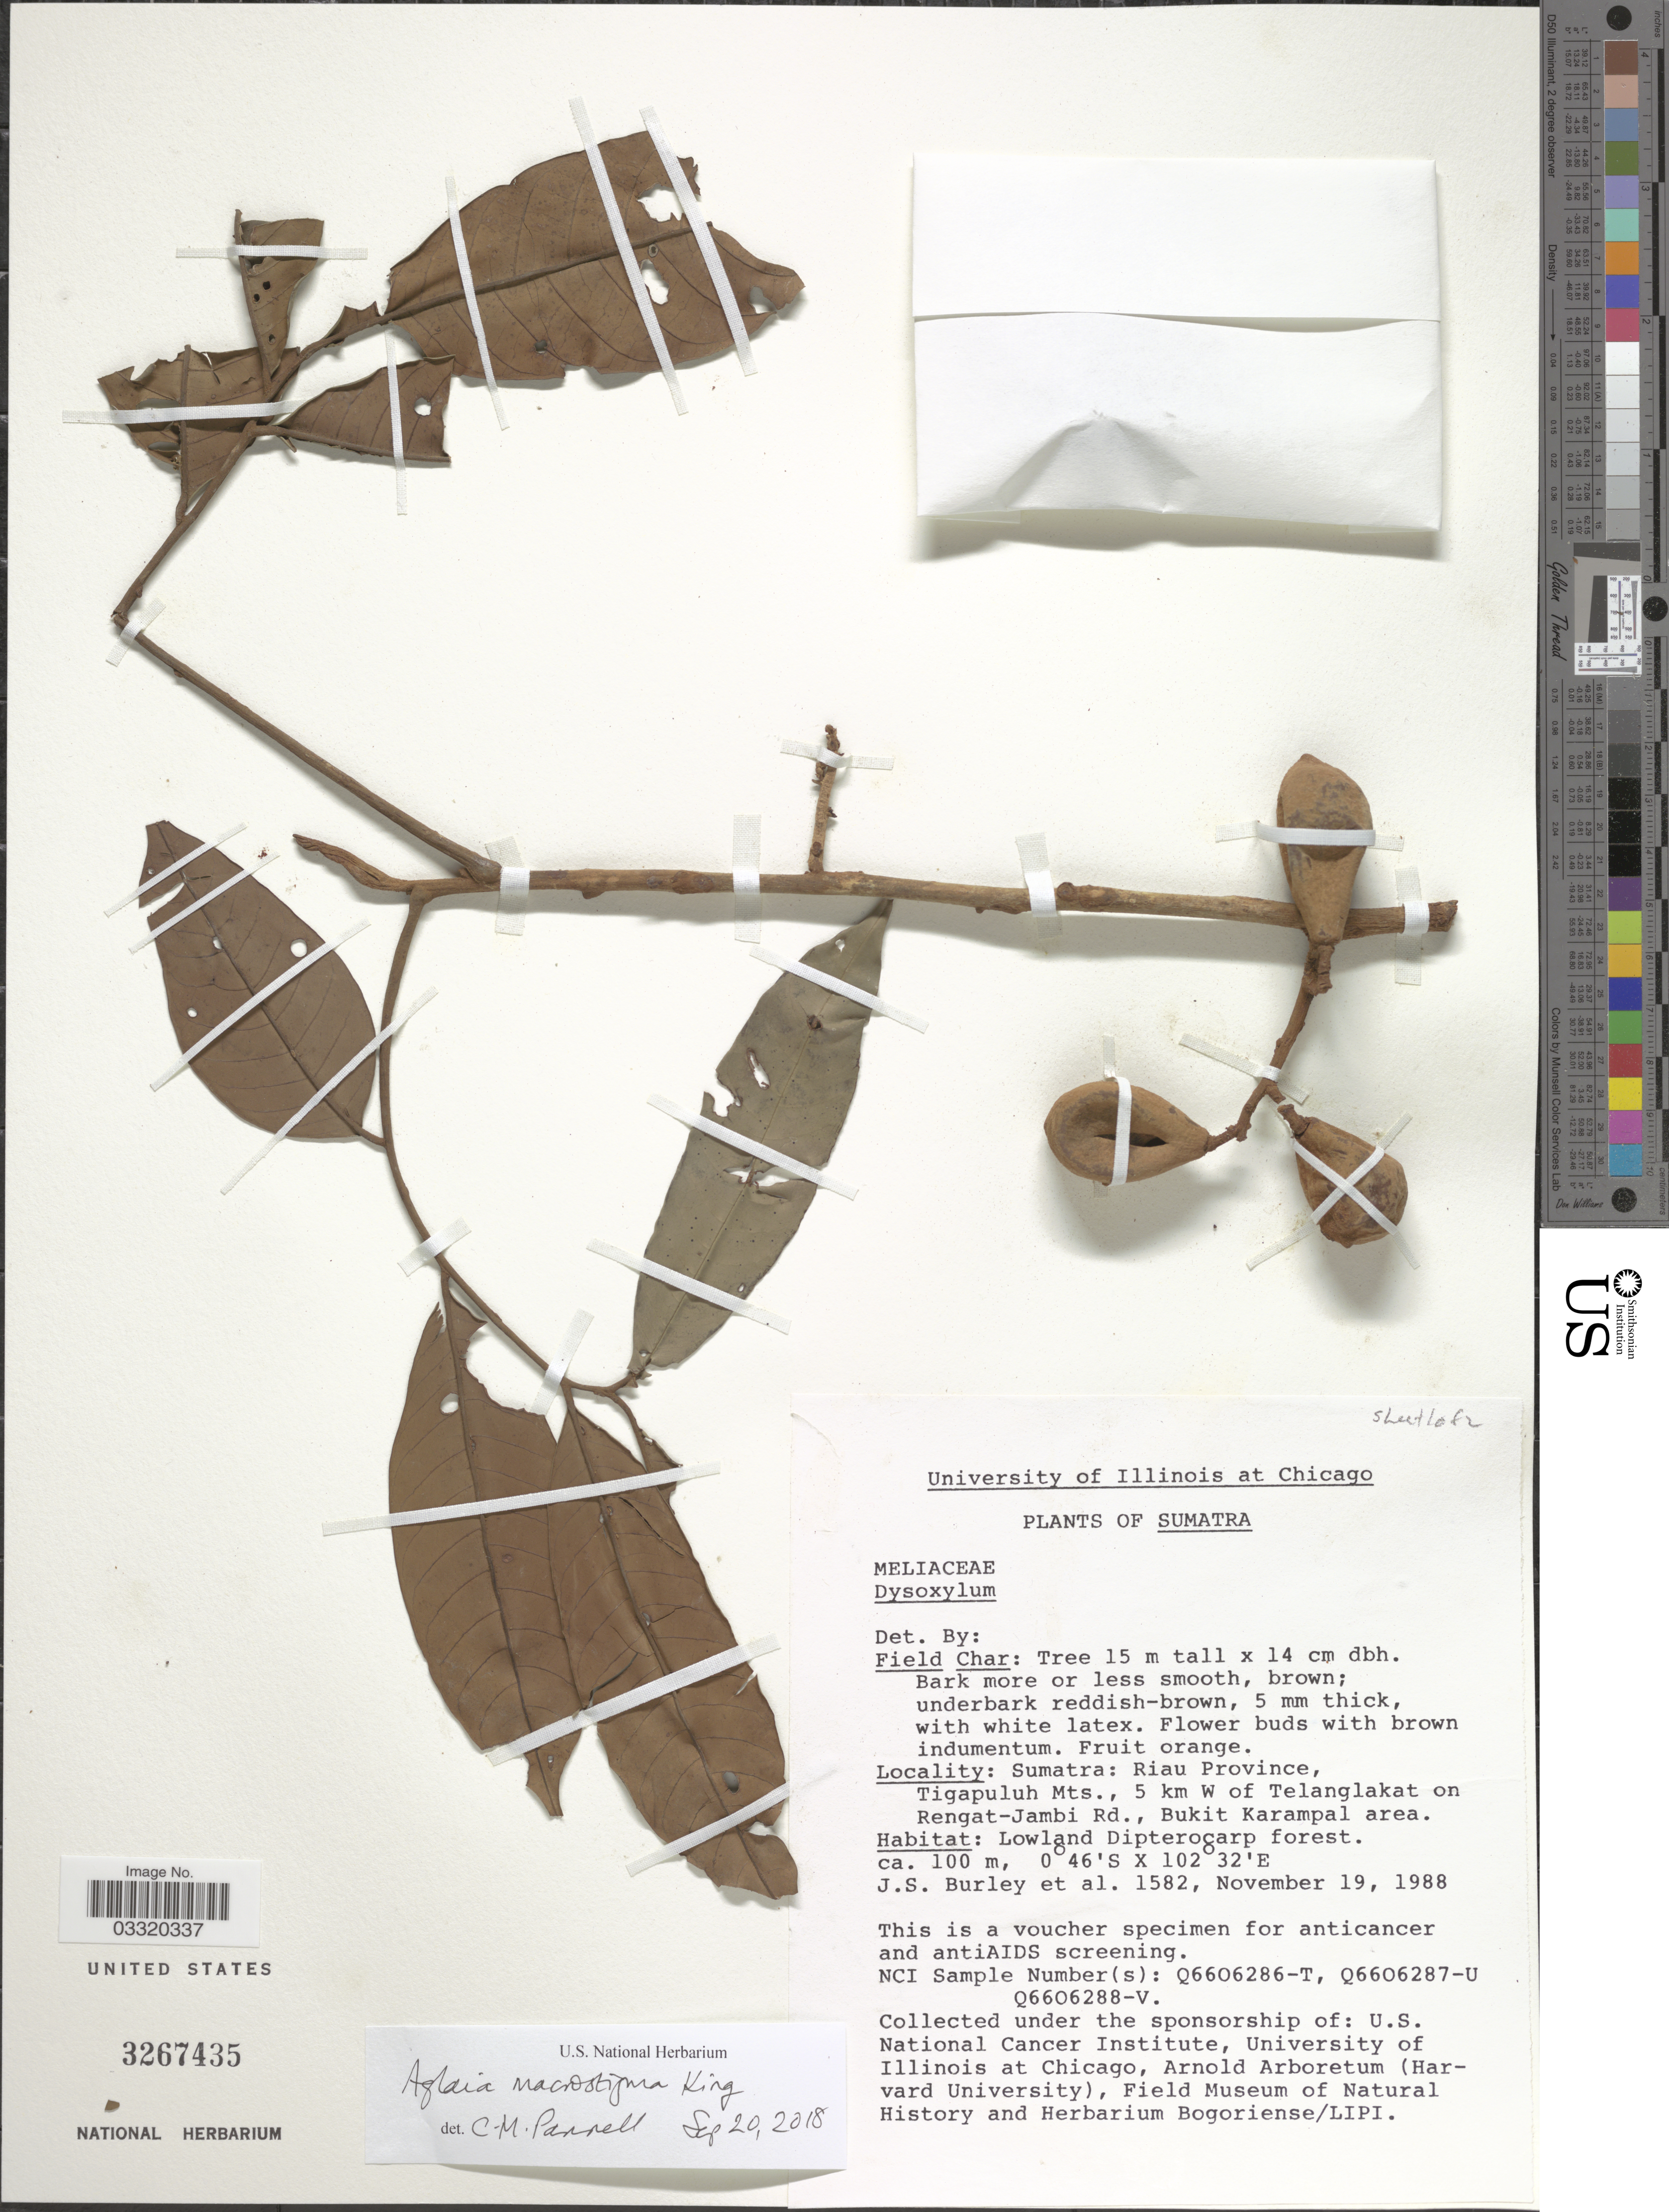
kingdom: Plantae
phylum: Tracheophyta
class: Magnoliopsida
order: Sapindales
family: Meliaceae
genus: Aglaia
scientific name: Aglaia macrostigma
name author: King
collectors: J. S. Burley & et al.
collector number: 1582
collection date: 1988-11-19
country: Indonesia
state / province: Sumatra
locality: Riau Province, Tigapuluh Mts., 5 km W of Telanglakat on Rengat-Jambi Rd., Bukit Karampal area.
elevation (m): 100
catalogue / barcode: US 3267435